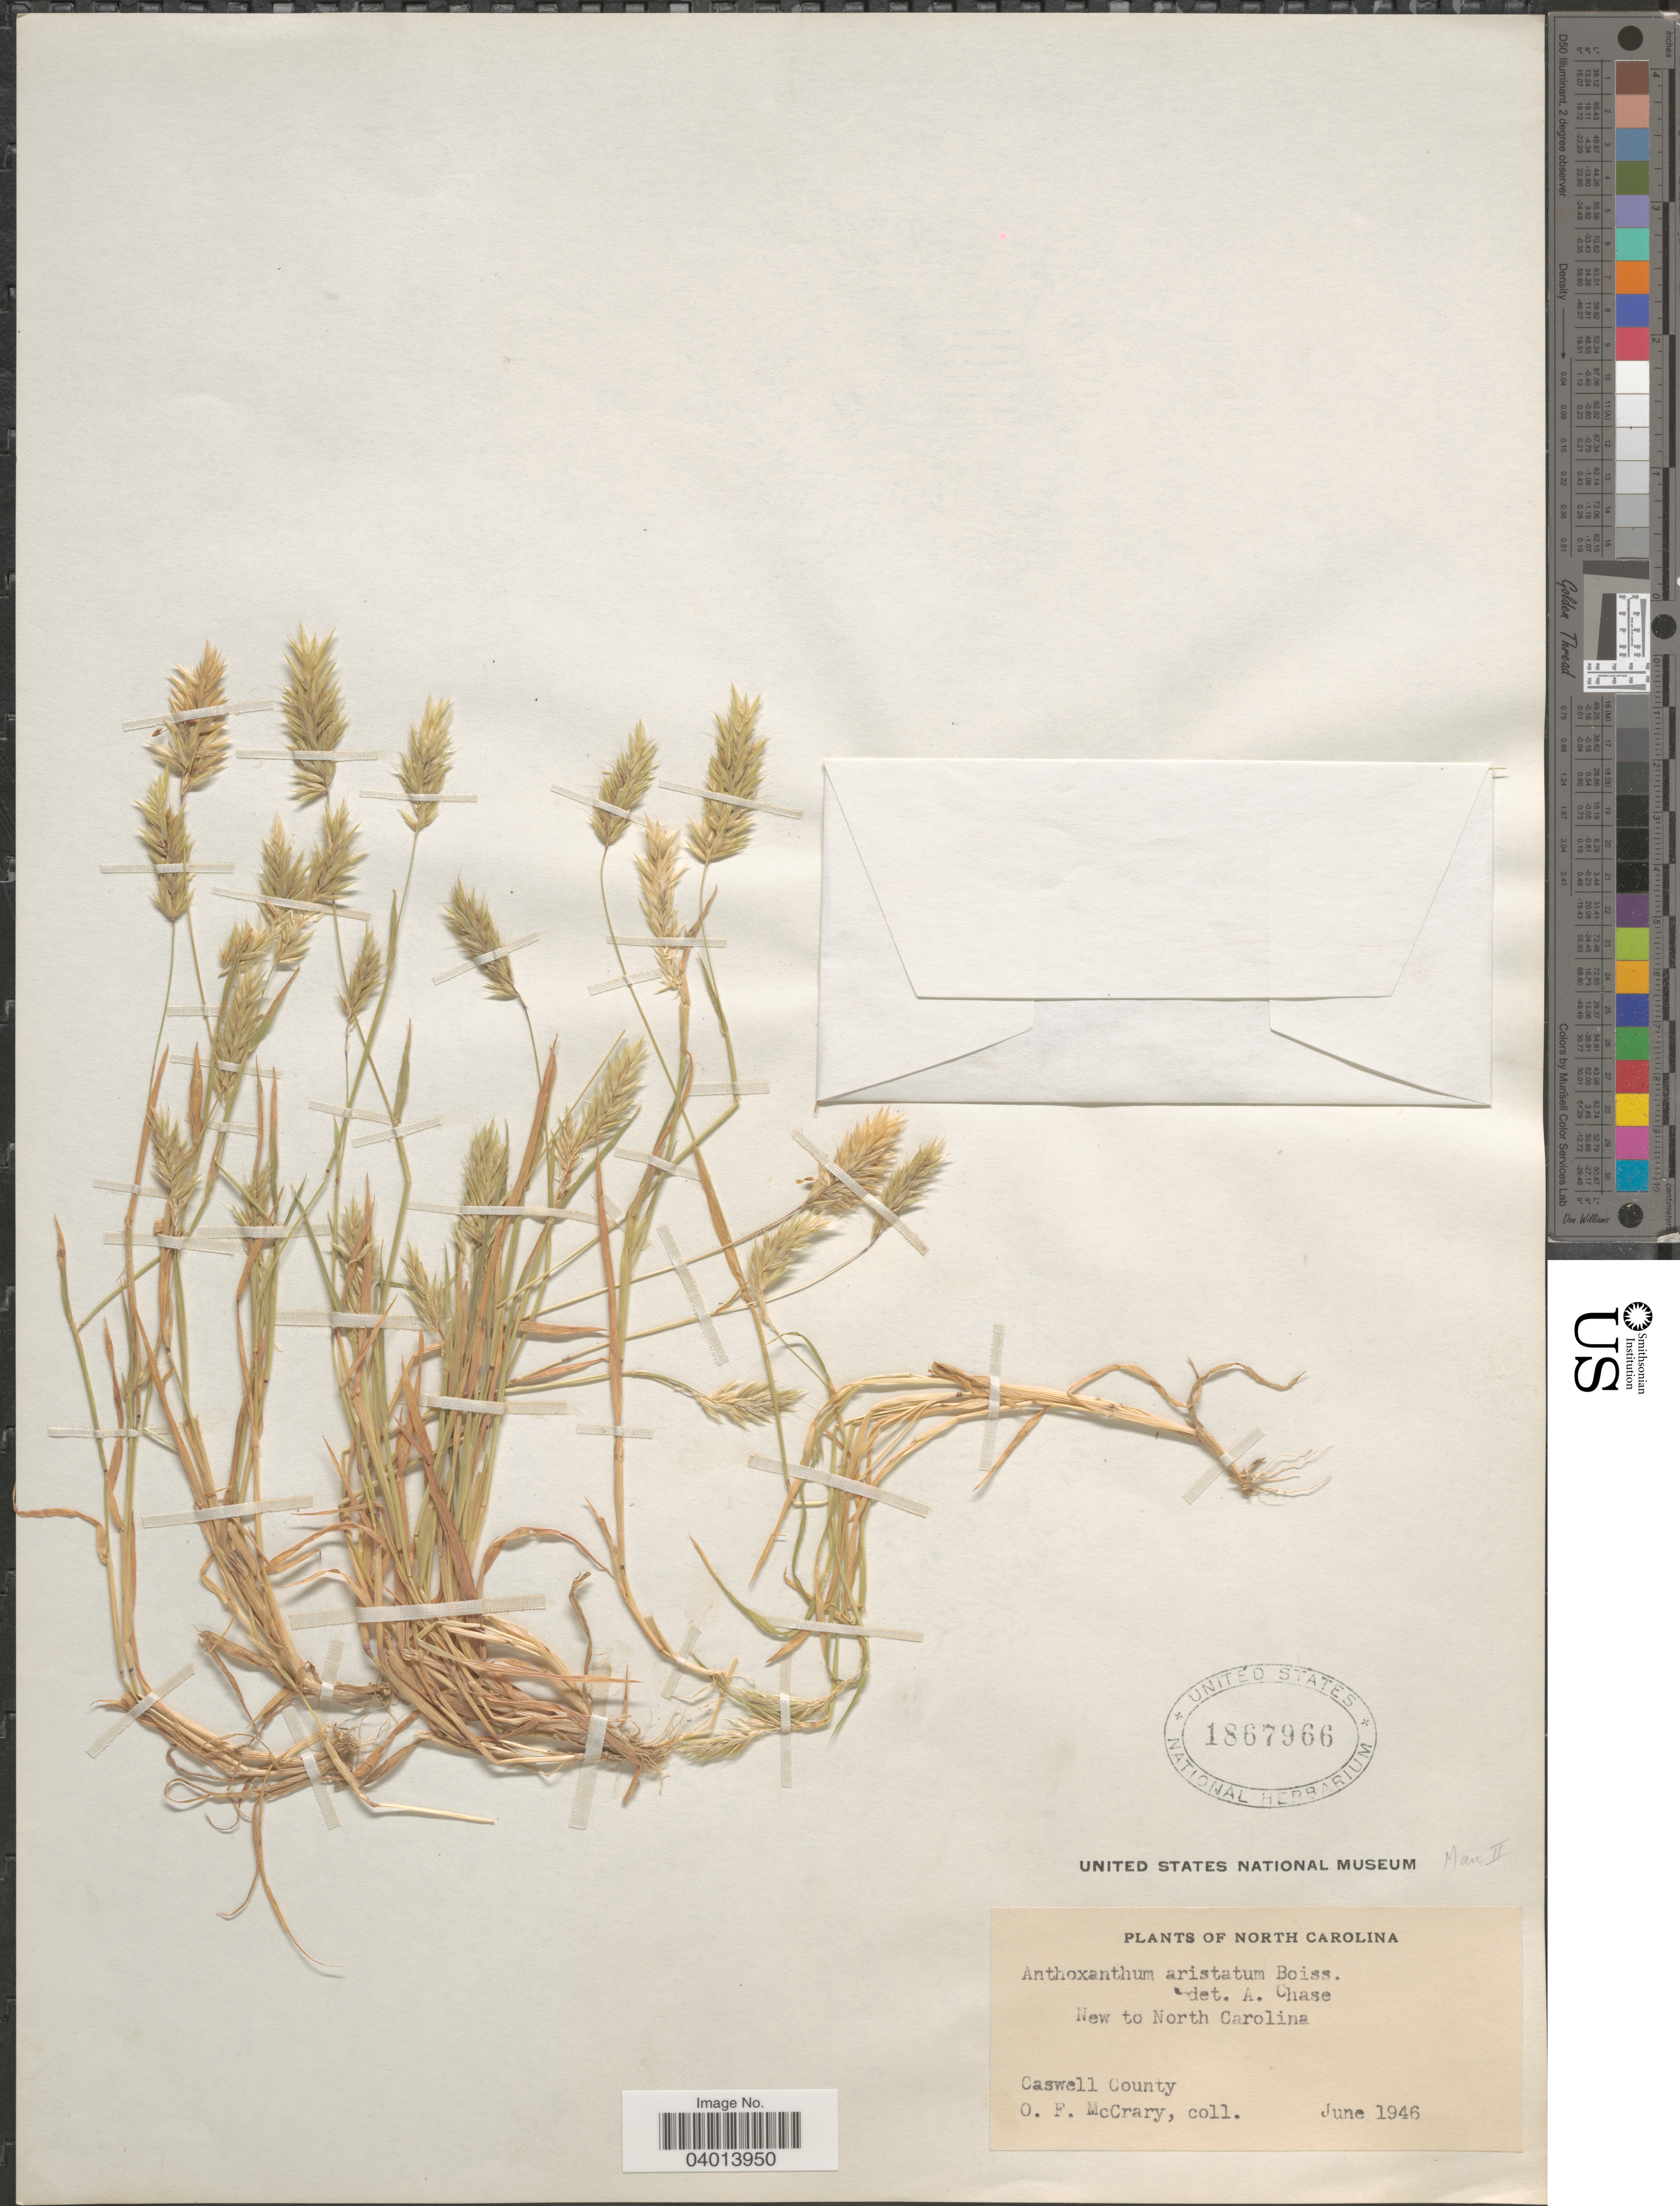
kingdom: Plantae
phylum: Tracheophyta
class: Liliopsida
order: Poales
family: Poaceae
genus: Anthoxanthum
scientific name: Anthoxanthum aristatum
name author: Boiss.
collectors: O. McCrary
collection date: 1946-06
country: United States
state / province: North Carolina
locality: New to North Carolina. Caswell County.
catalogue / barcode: US 1867966